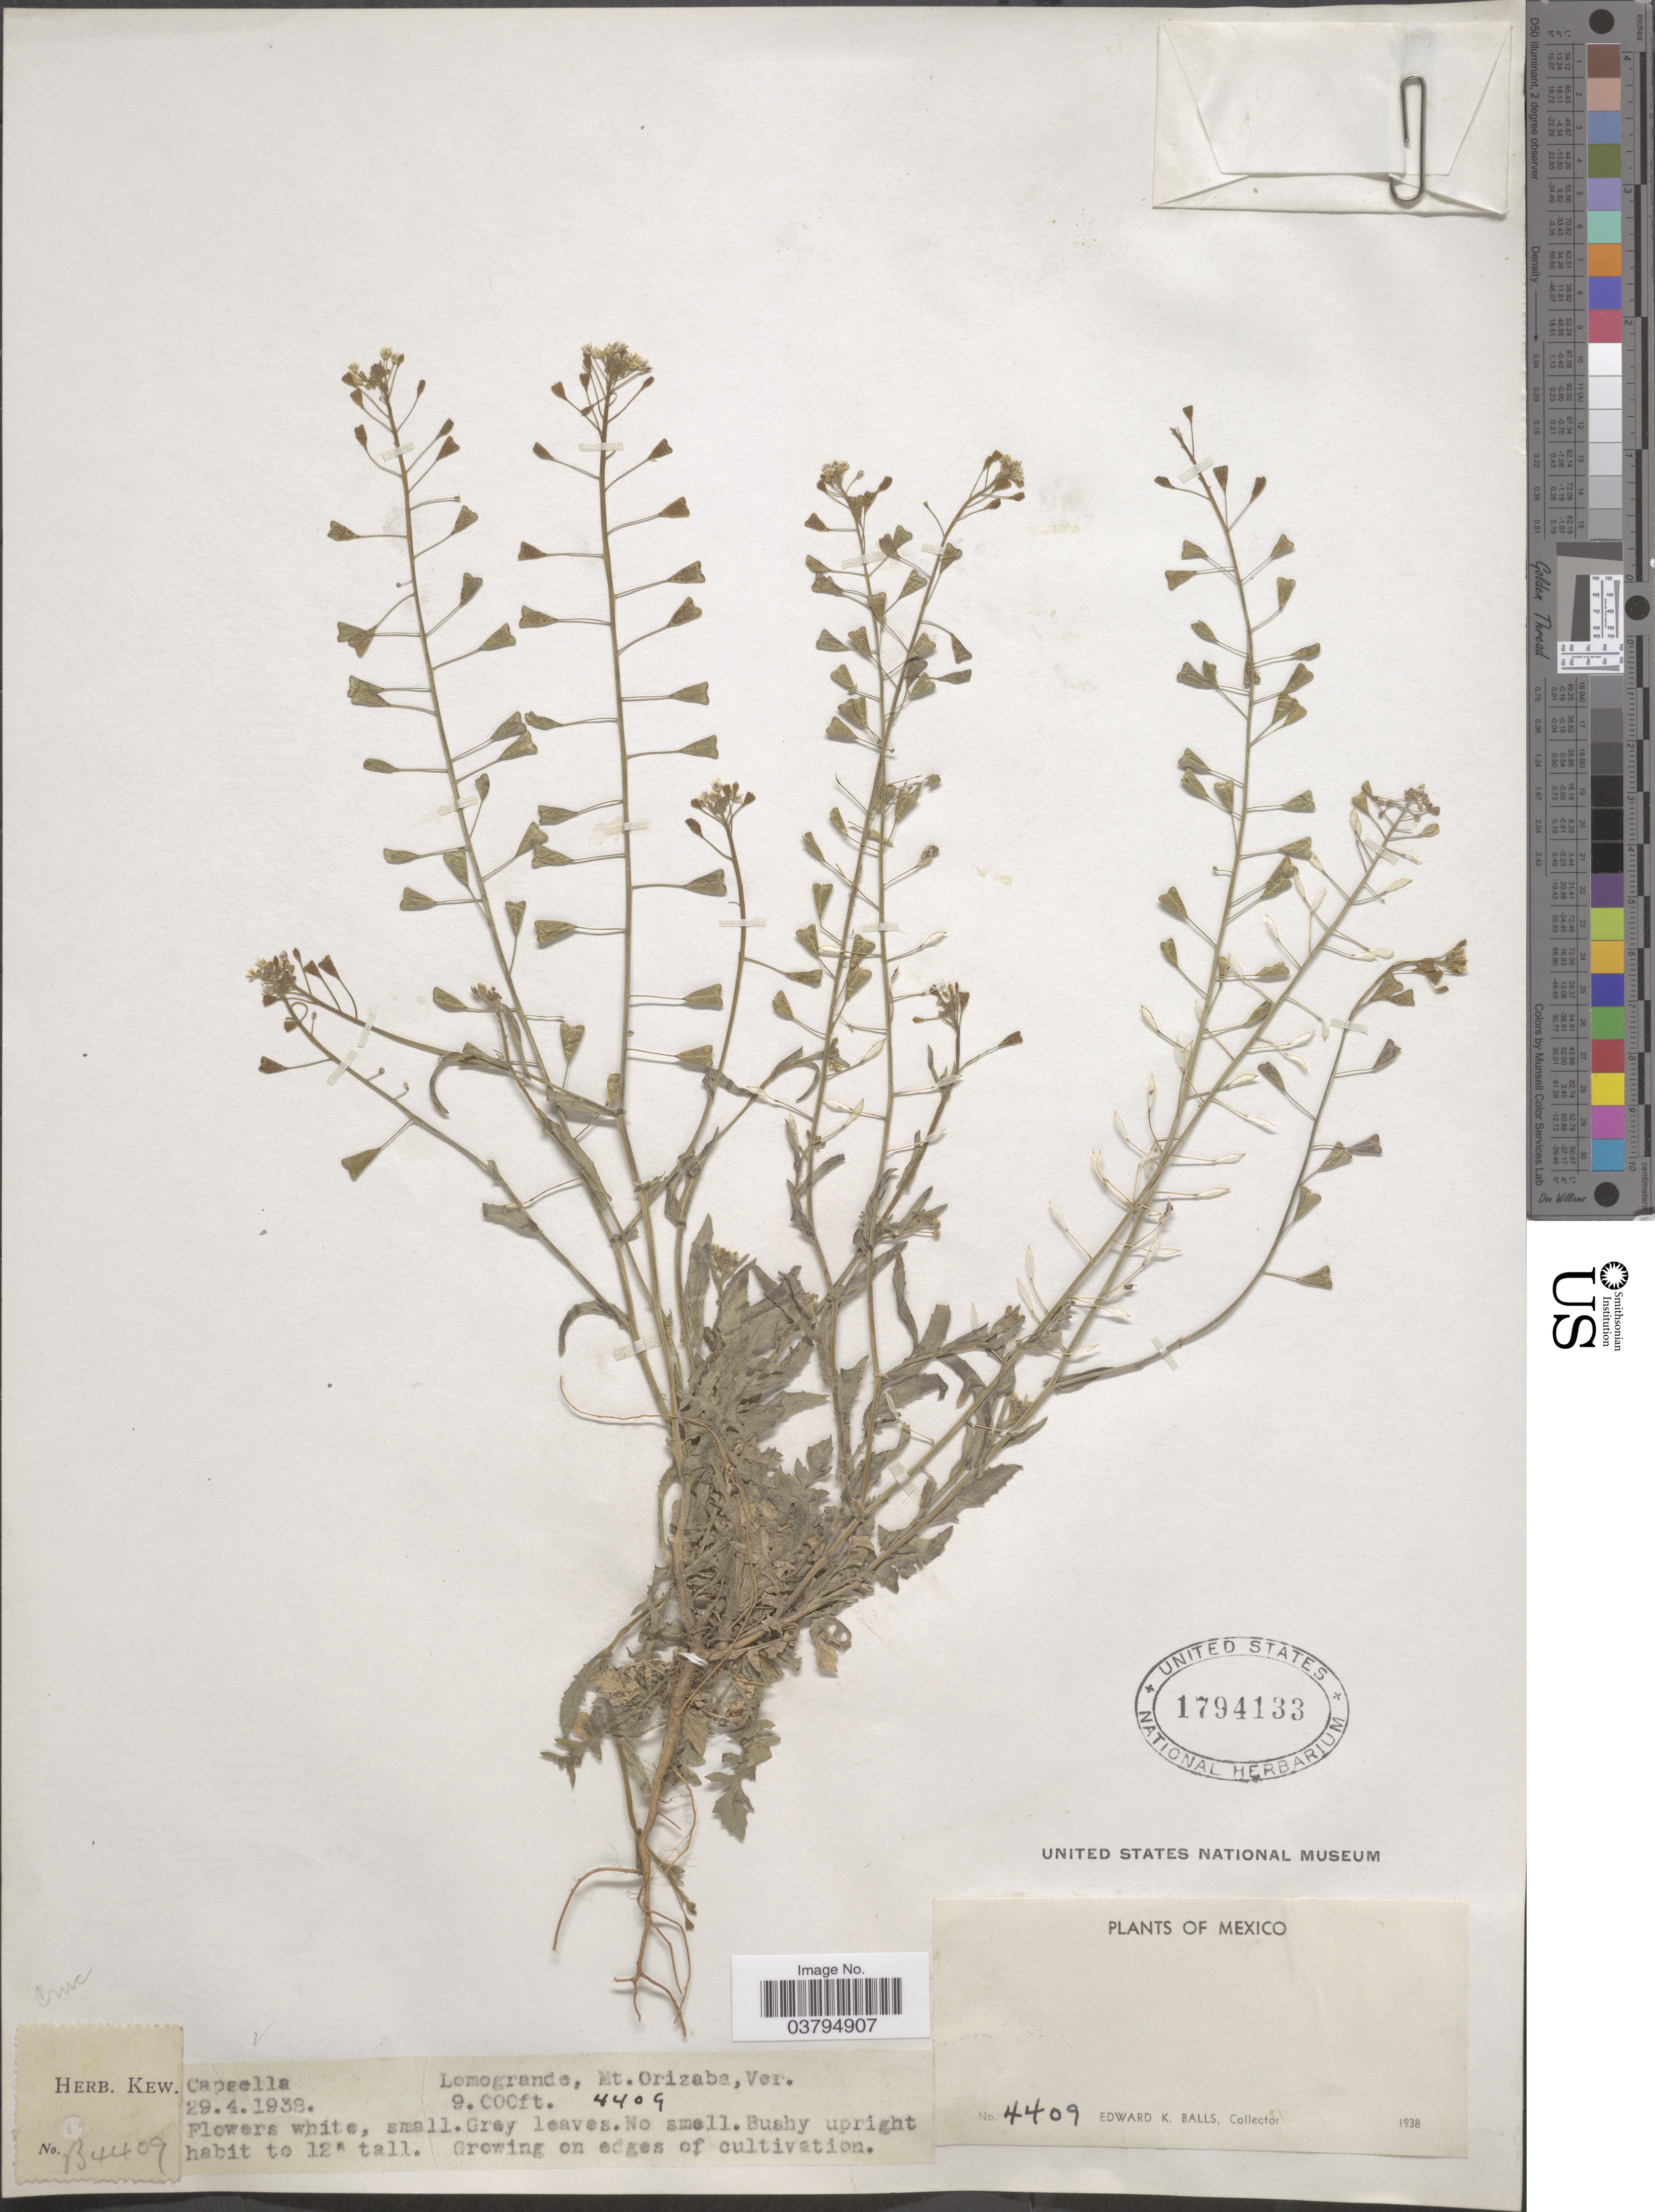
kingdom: Plantae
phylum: Tracheophyta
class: Magnoliopsida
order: Brassicales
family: Brassicaceae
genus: Capsella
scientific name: Capsella bursa-pastoris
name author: (L.) Medik.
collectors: E. K. Balls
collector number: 4409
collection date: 1938-04-29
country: Mexico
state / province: Veracruz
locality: Lomogrande, Mt. Orizaba, Ver.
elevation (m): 2743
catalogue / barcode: US 1794133